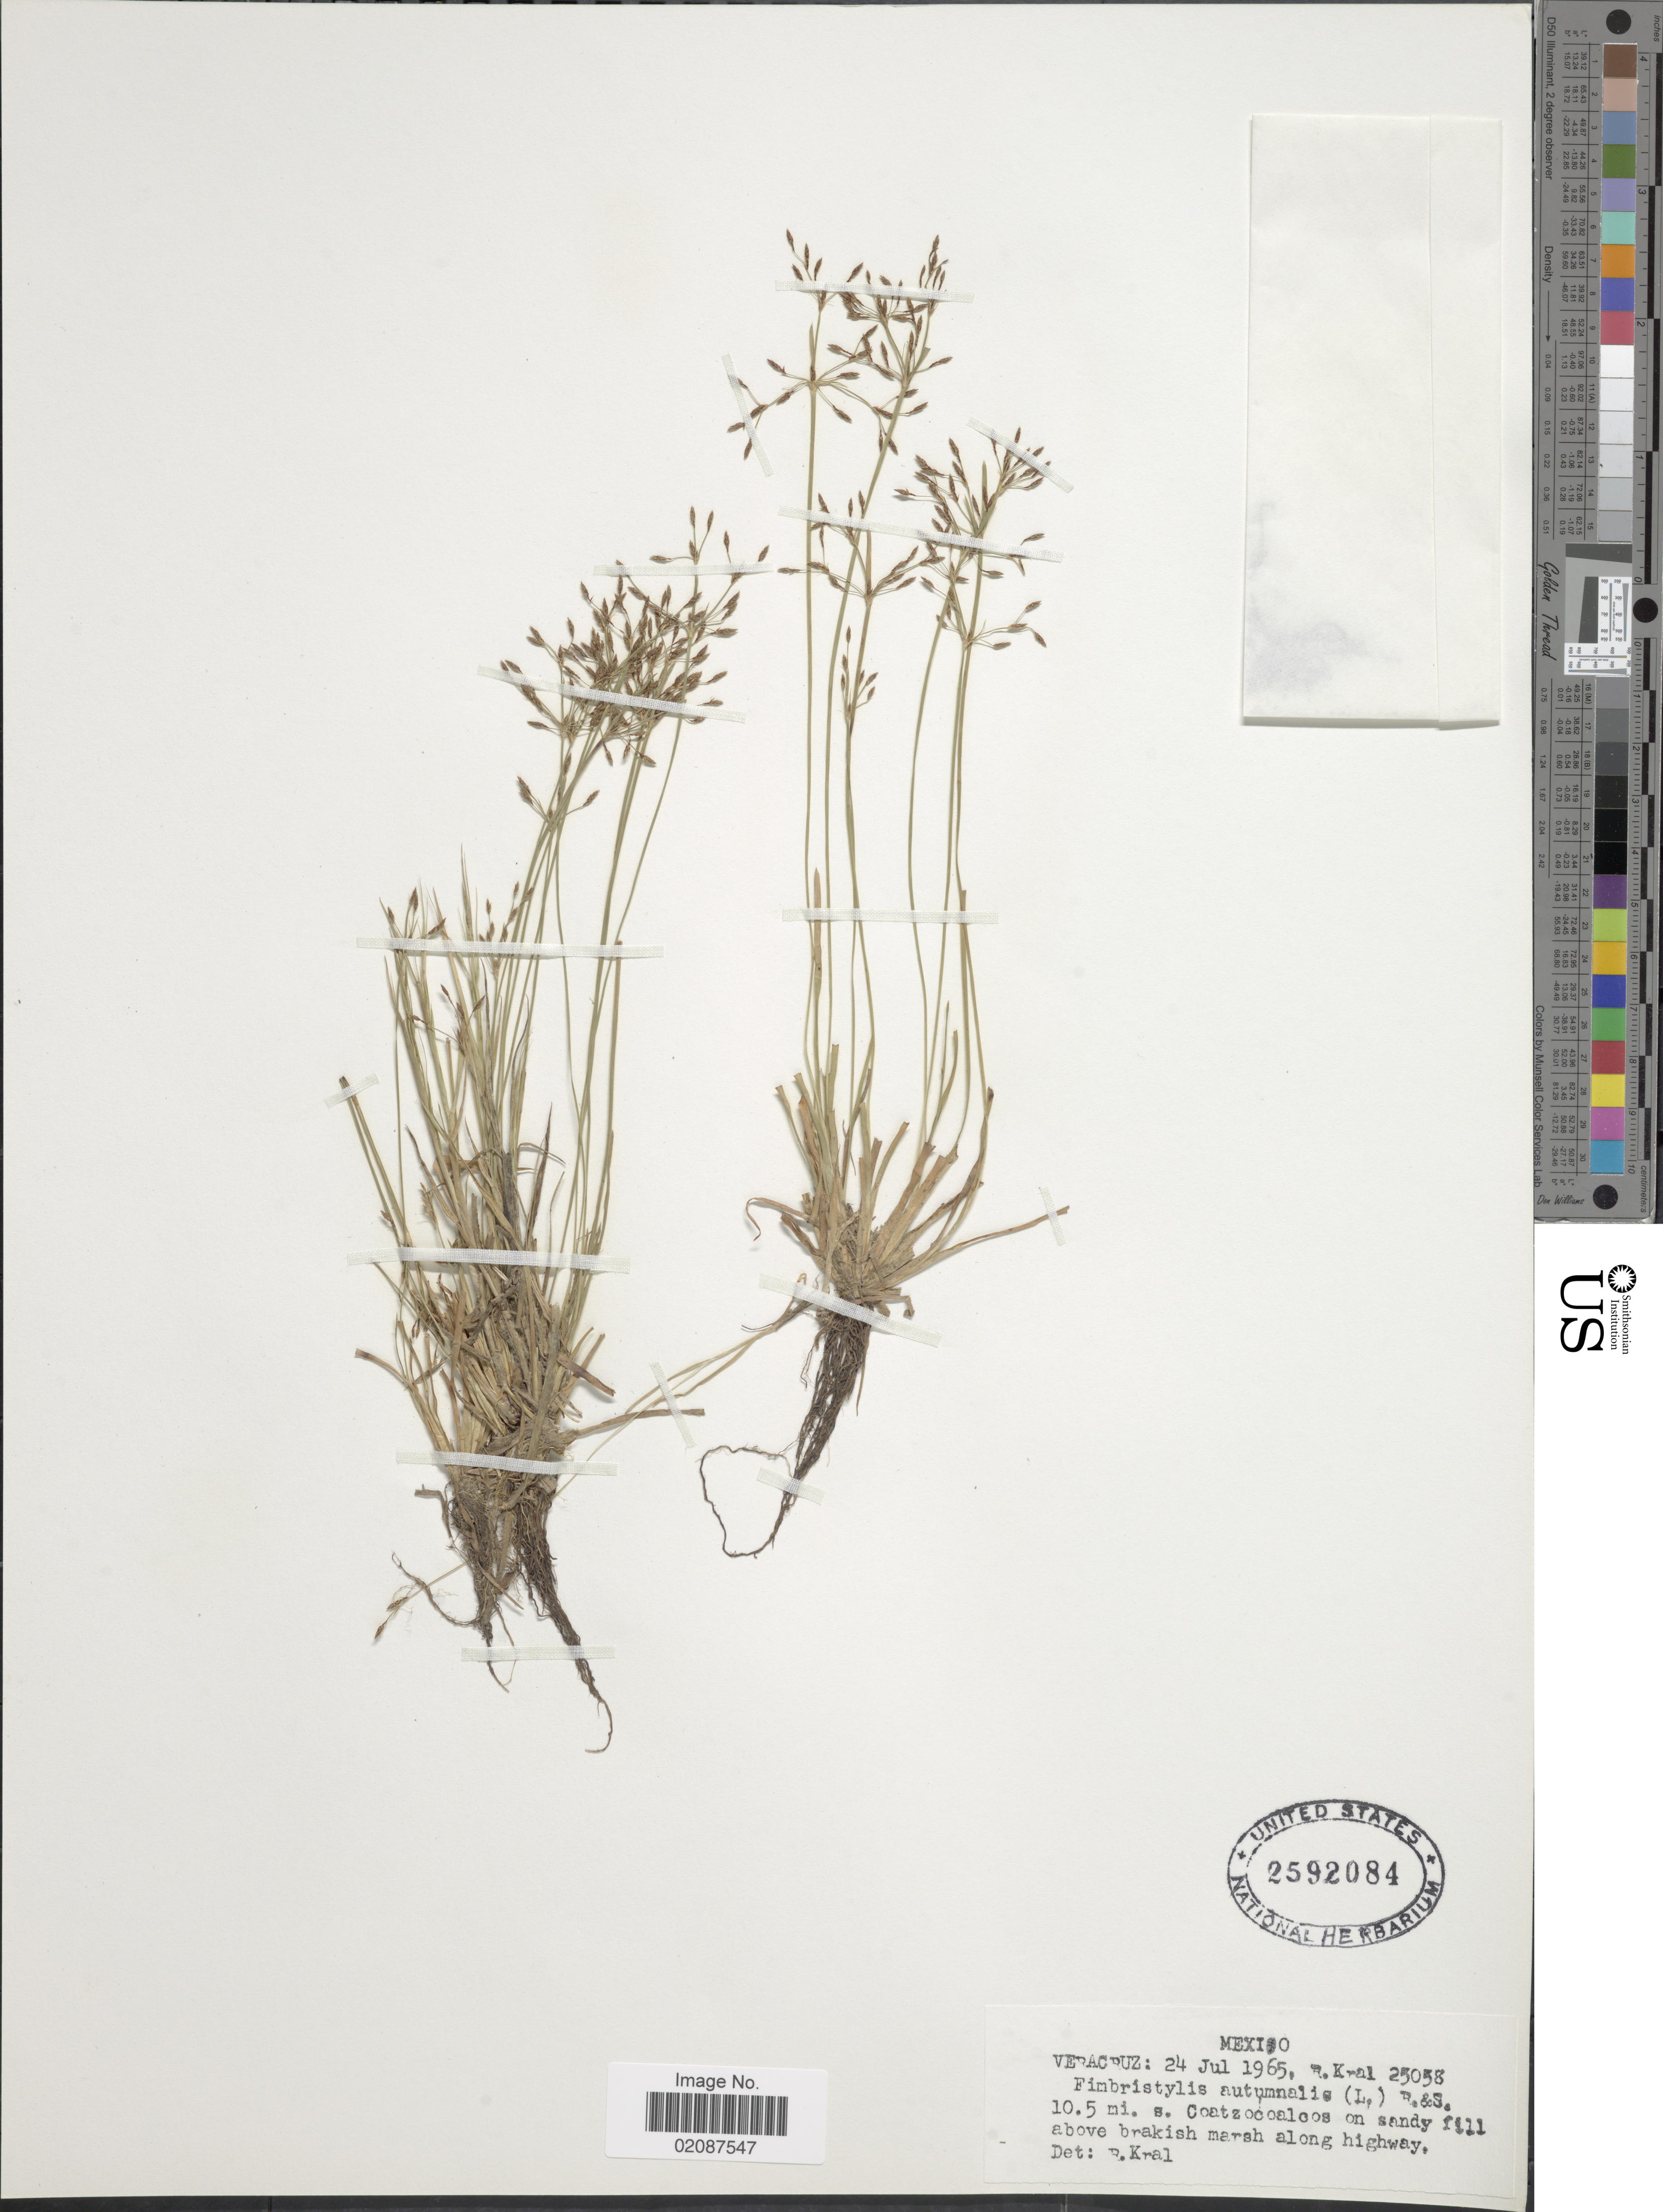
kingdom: Plantae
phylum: Tracheophyta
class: Liliopsida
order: Poales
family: Cyperaceae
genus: Fimbristylis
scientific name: Fimbristylis autumnalis (L.) Roem. & Schult.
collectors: R. Kral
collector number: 25058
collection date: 1965-07-24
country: Mexico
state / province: Veracruz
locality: Veracruz, 10.5 mi. s. Coatzocoalcos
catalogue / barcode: US 2592084